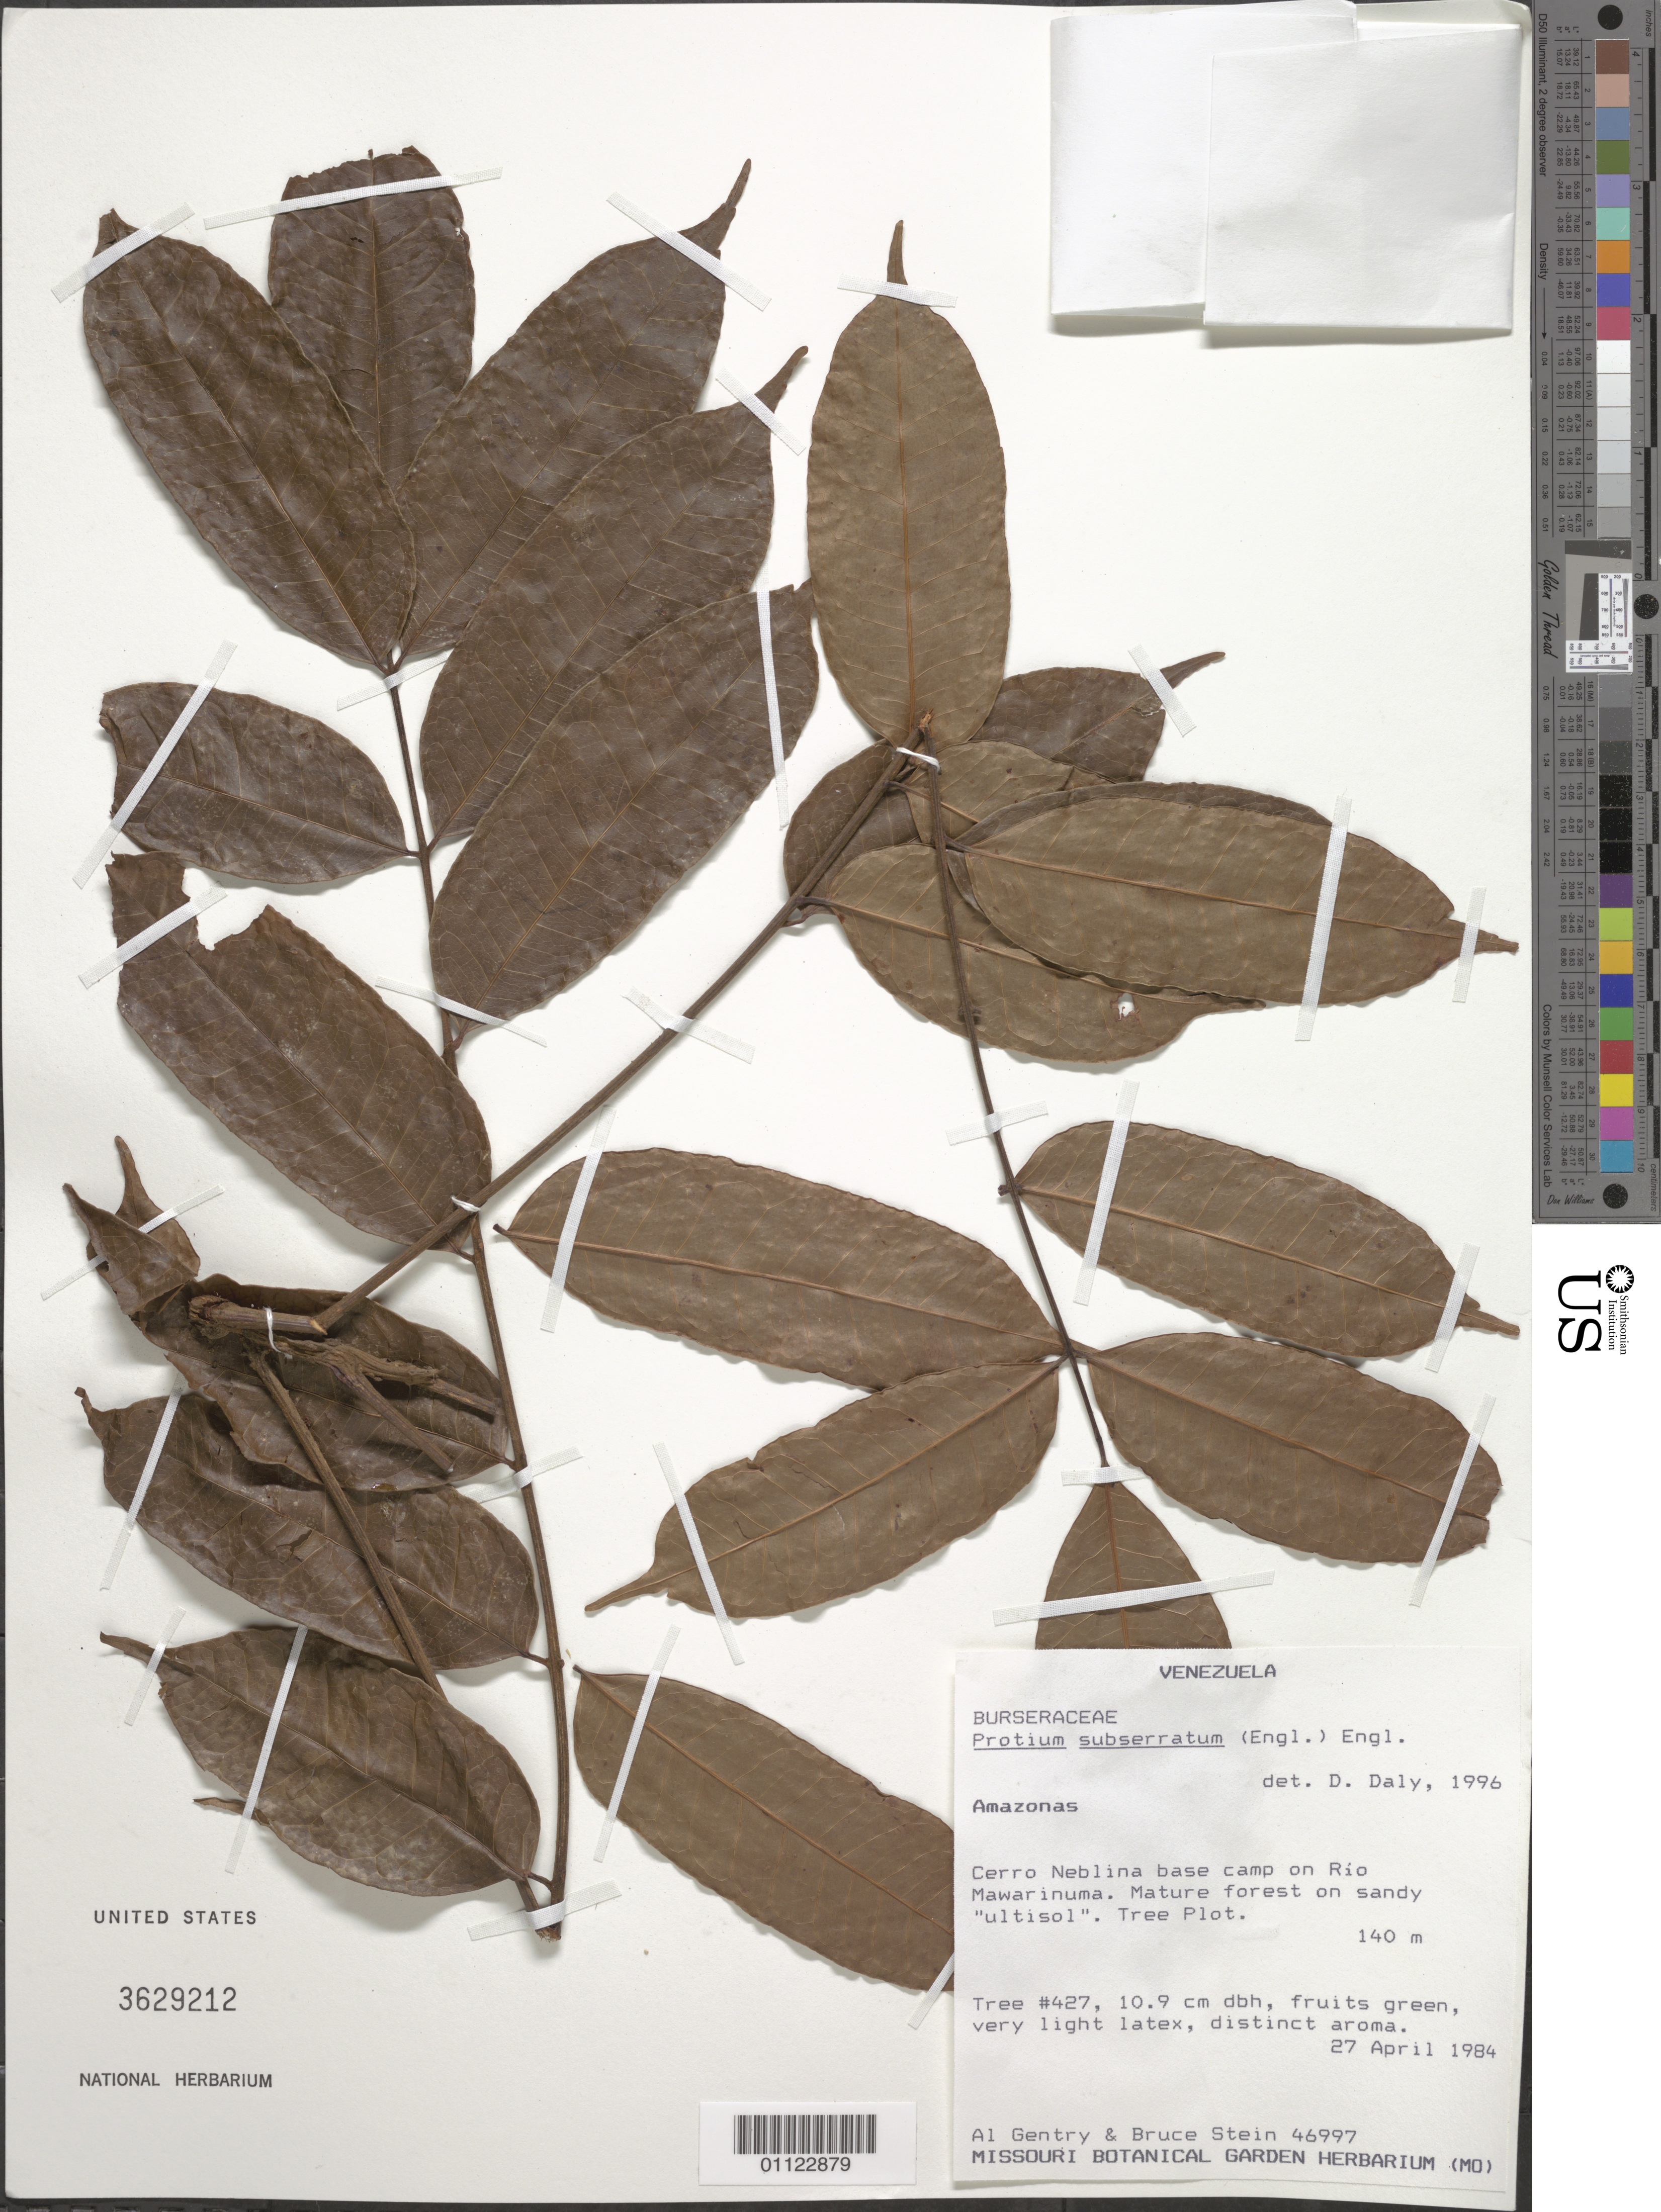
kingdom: Plantae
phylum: Tracheophyta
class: Magnoliopsida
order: Sapindales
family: Burseraceae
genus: Protium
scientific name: Protium subserratum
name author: (Engl.) Engl.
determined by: Daly, D. C.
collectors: A. H. Gentry & B. Stein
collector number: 46997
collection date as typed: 27-Apr-84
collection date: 1984-04-27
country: Venezuela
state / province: Amazonas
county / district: Río Negro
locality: Cerro de La Neblina, base camp on Río Mawarinuma. Tree Plot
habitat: Mature forest on sandy "ultisol"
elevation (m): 140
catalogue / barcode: US 3629212